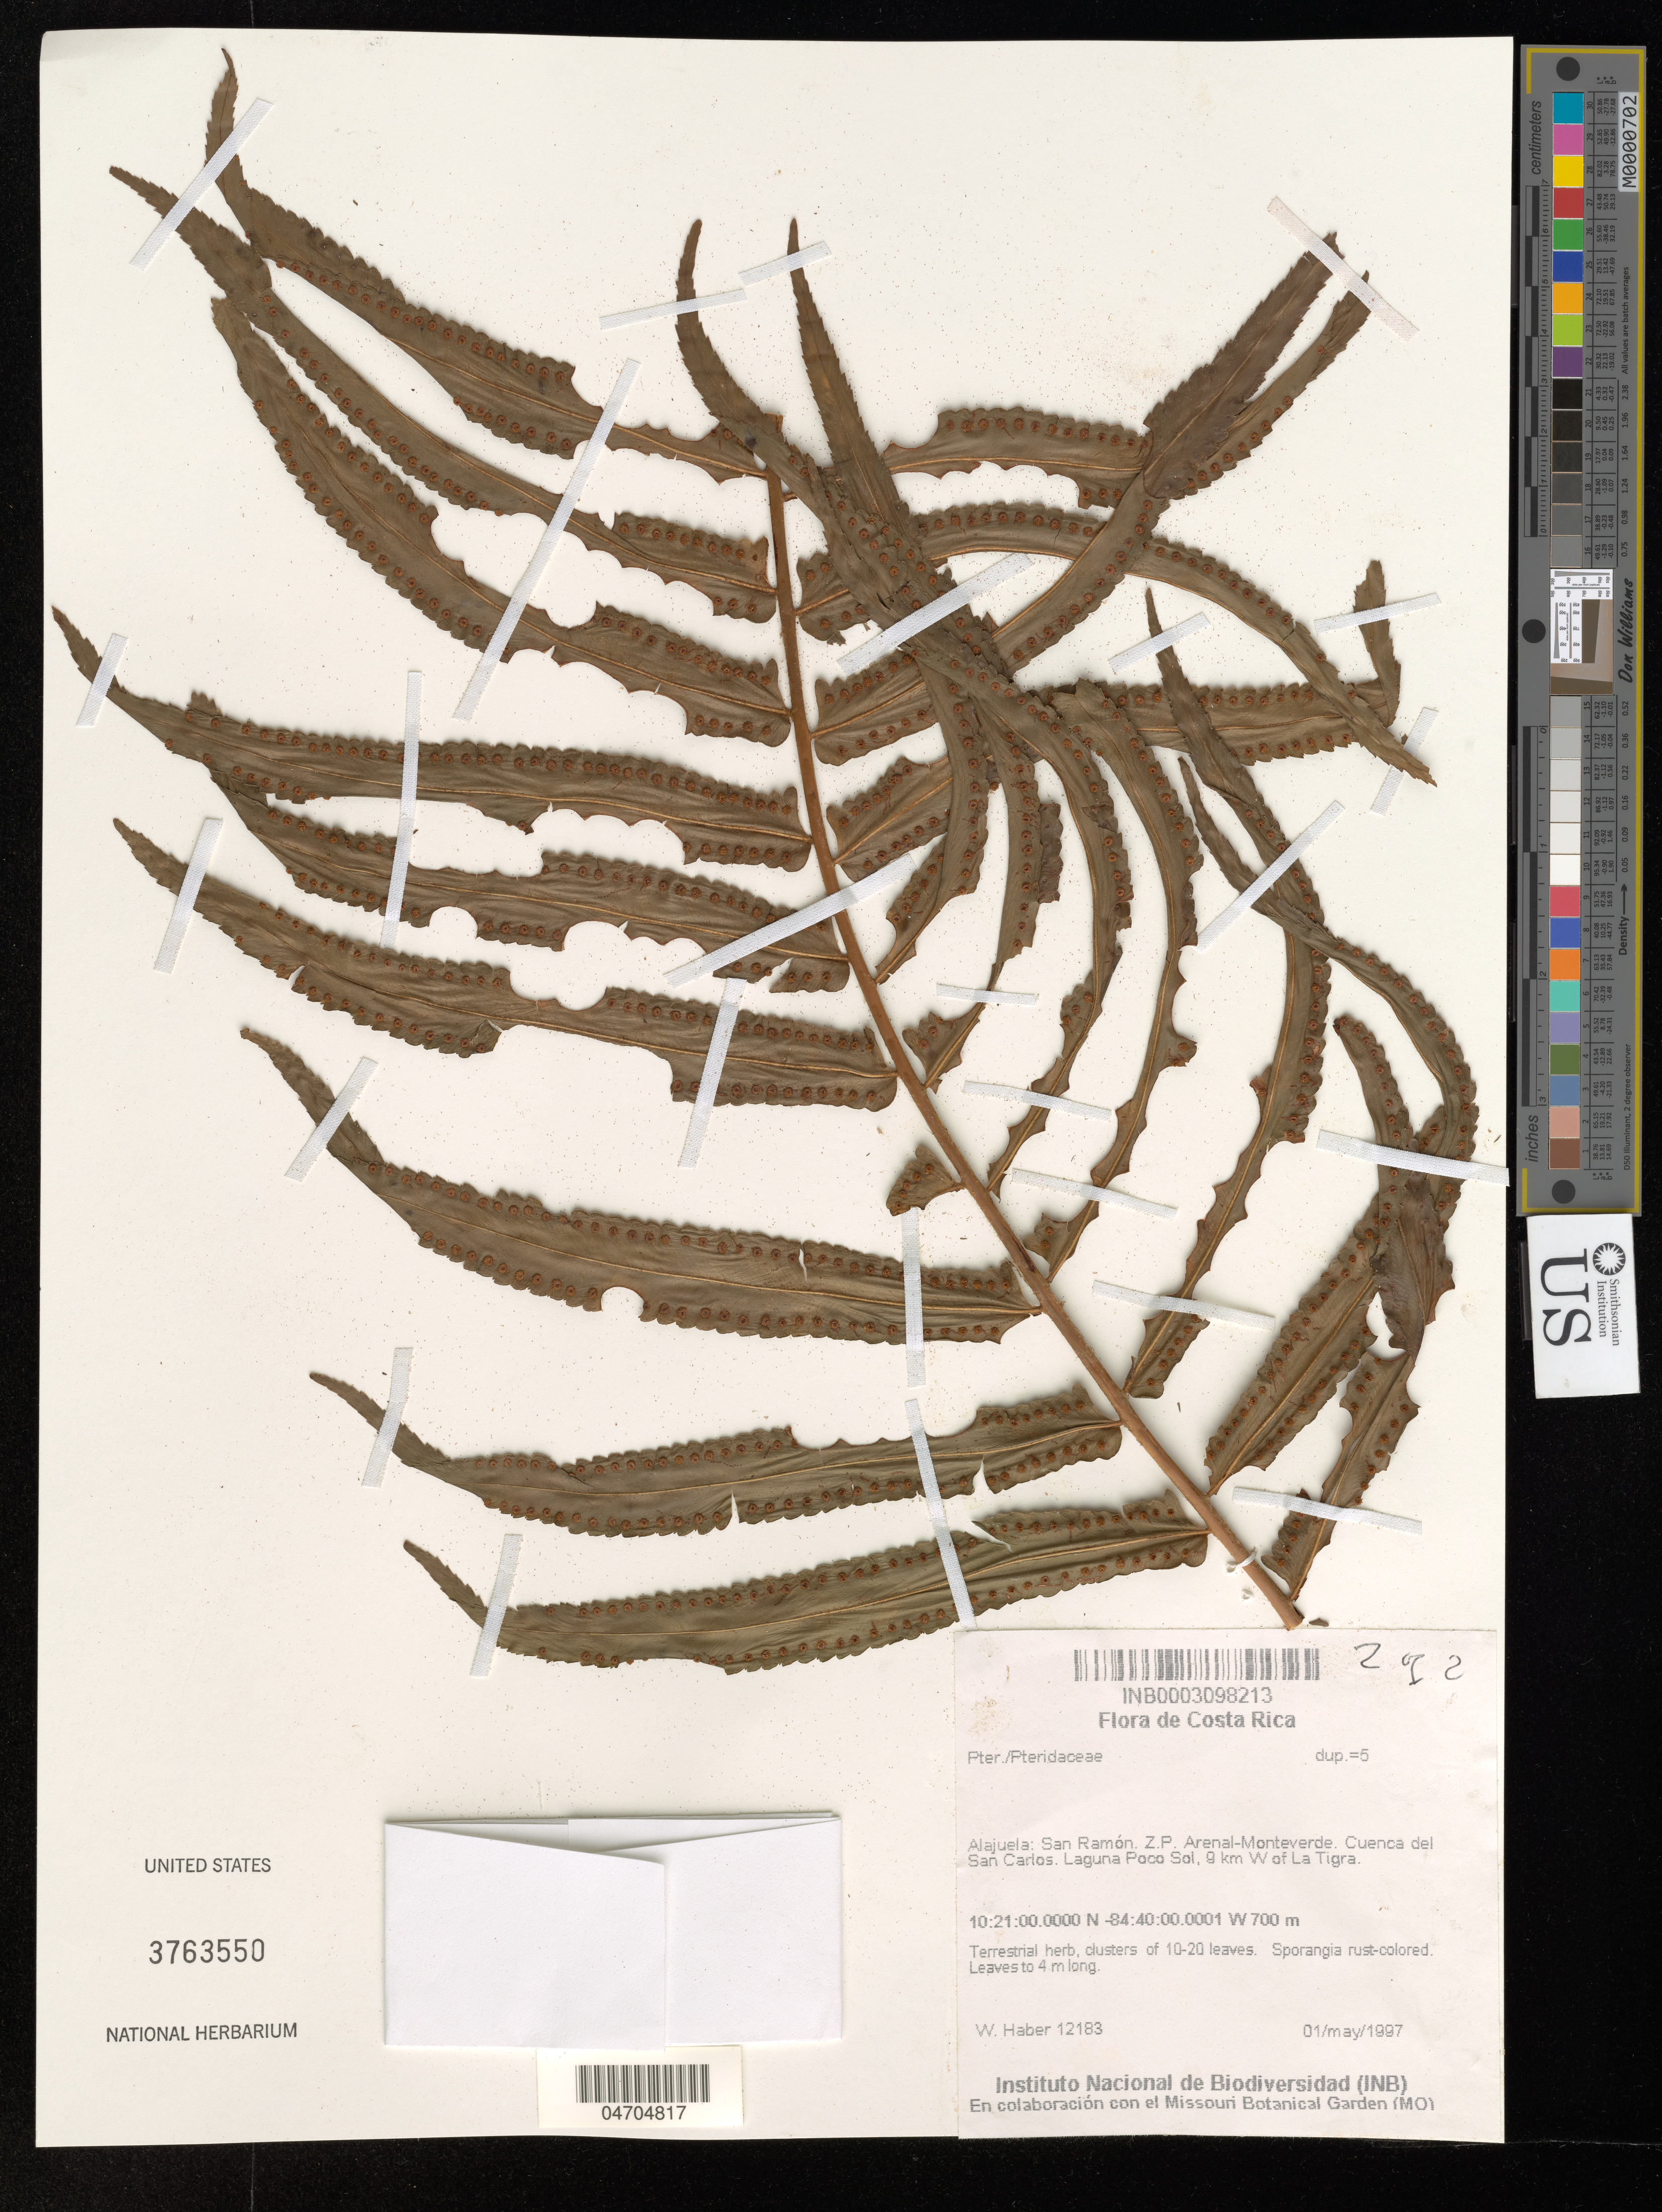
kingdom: Plantae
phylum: Tracheophyta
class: Polypodiopsida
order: Polypodiales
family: Pteridaceae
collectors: W. Haber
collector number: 12183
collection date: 1997-05-01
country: Costa Rica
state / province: Alajuela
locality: San Ramón. Z. P. Arenal-Monteverde. Cuenca del San Carlos. Laguna Poco Sol, 9 km W of La Tigra.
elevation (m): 700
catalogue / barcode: US 3763550